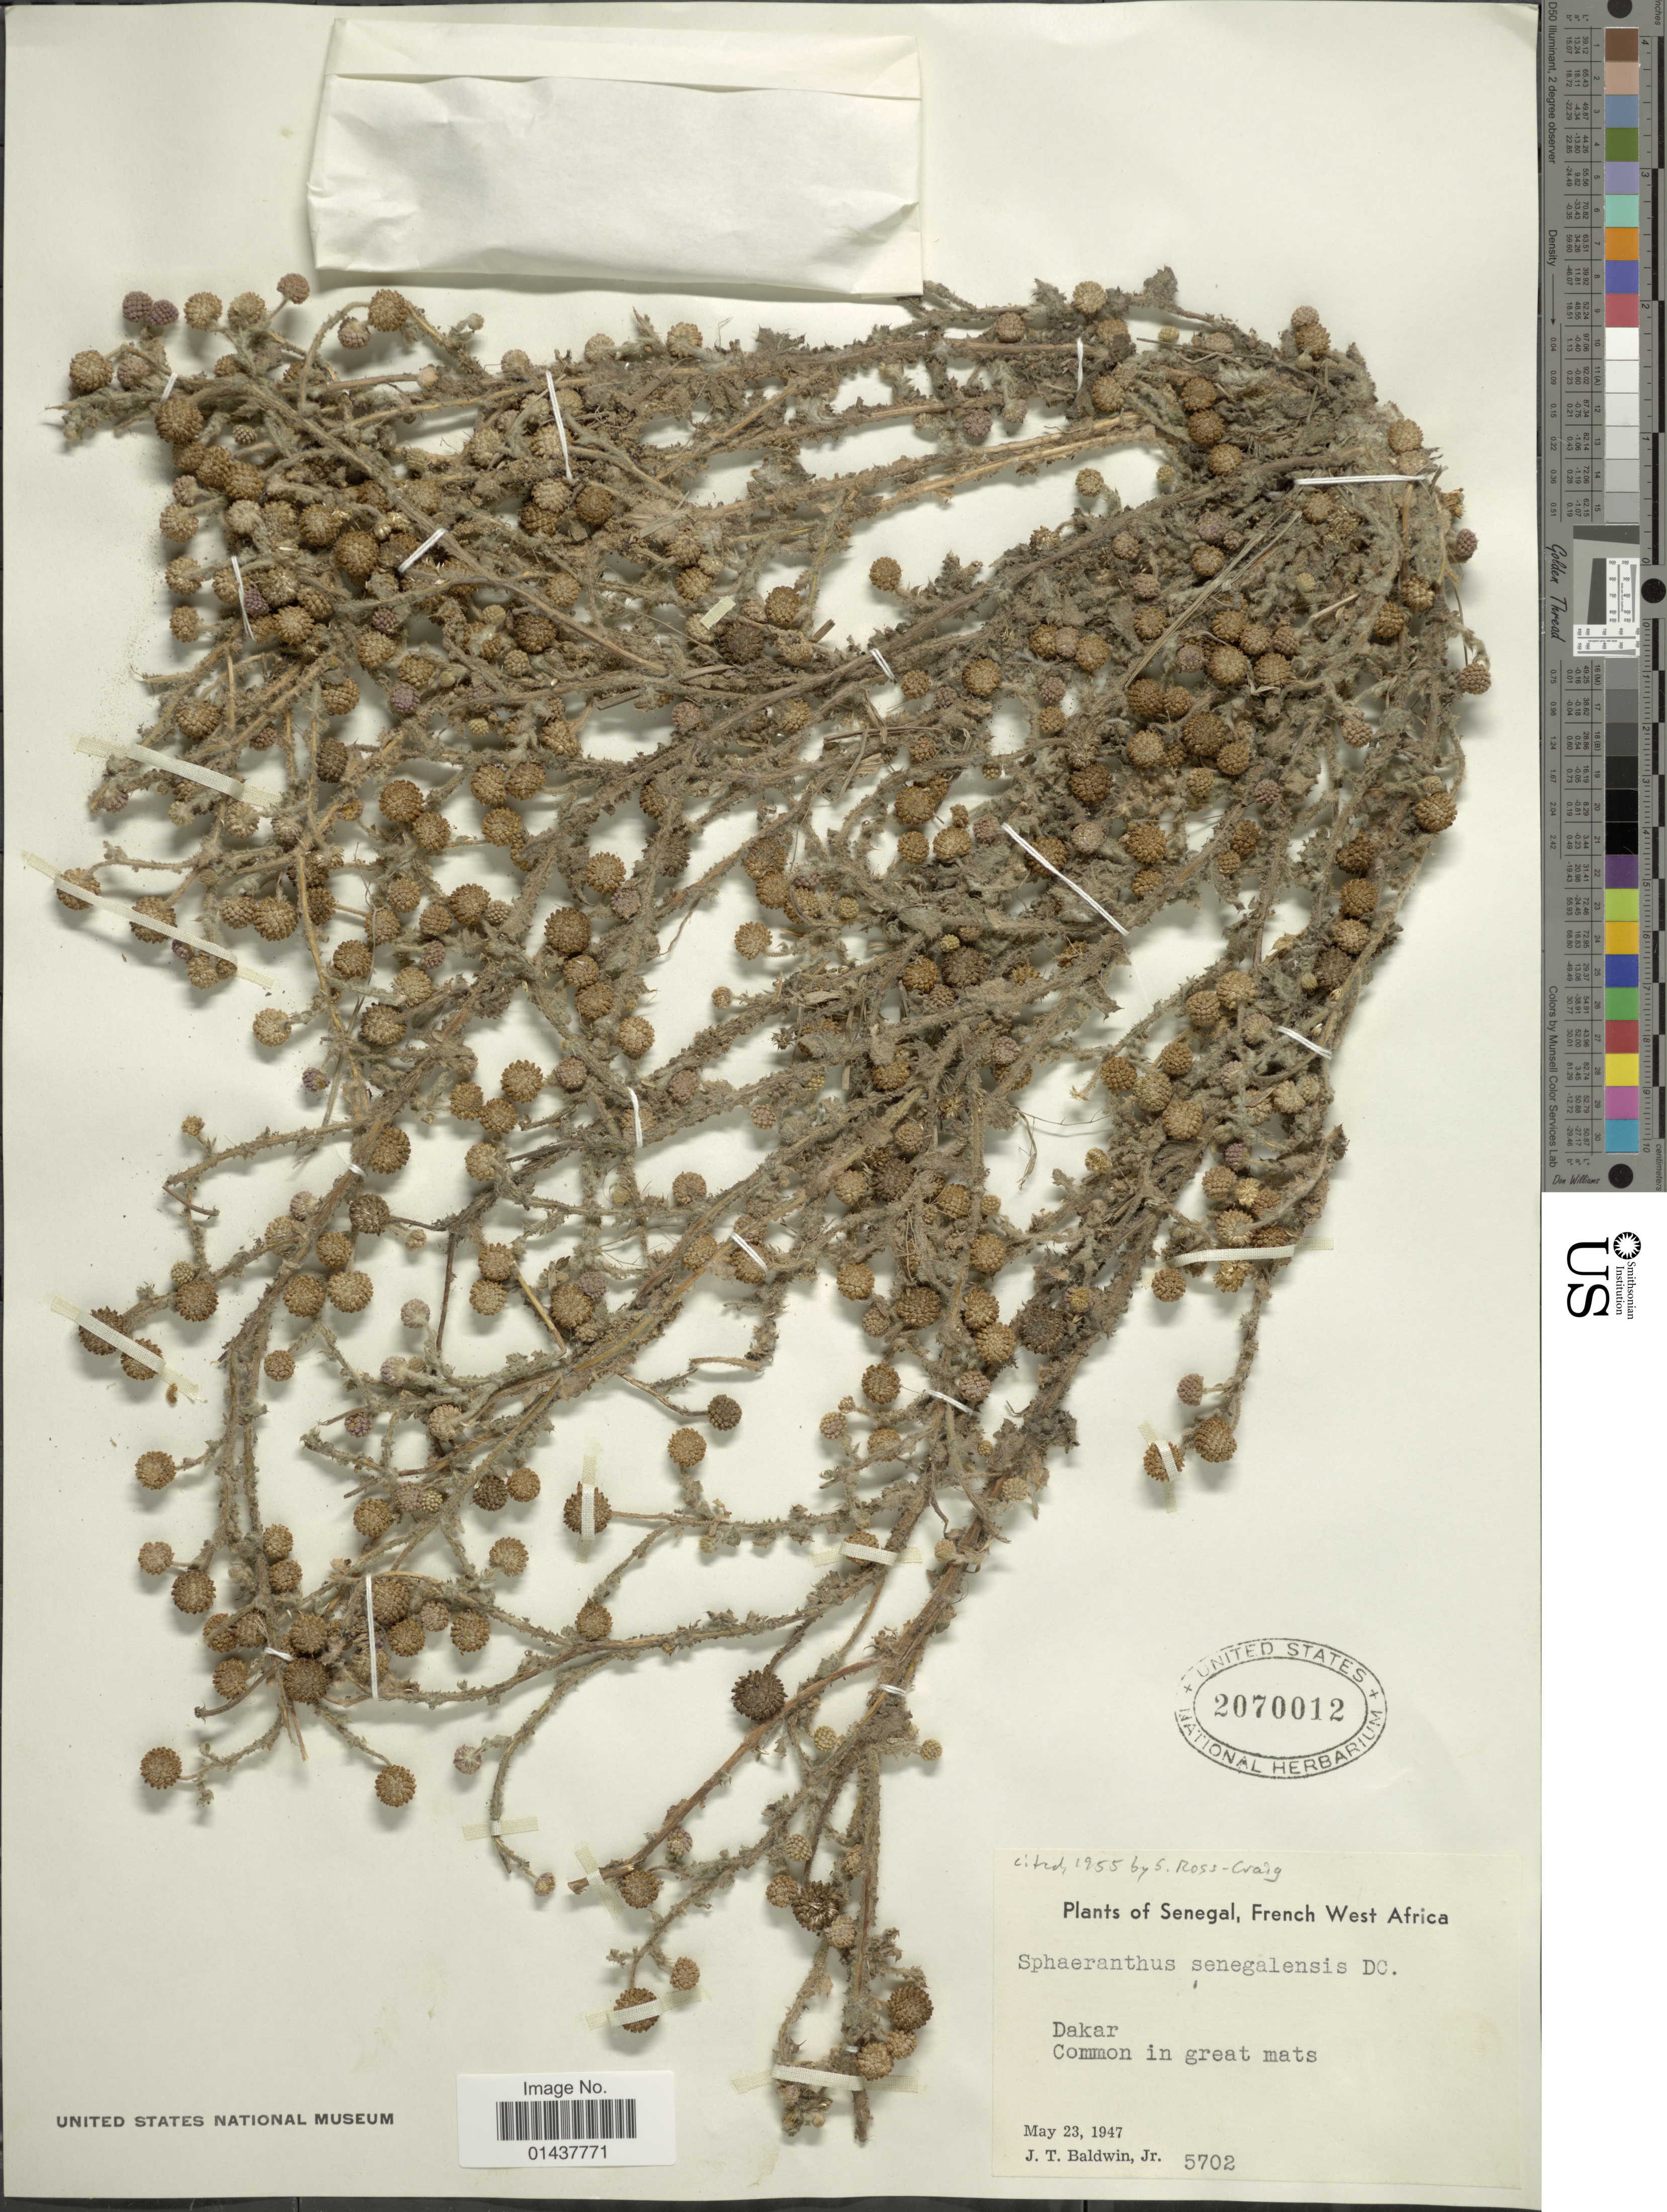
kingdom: Plantae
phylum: Tracheophyta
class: Magnoliopsida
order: Asterales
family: Asteraceae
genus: Sphaeranthus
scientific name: Sphaeranthus senegalensis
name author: DC.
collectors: J. T. Baldwin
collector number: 5702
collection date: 1947-05-23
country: Senegal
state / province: Dakar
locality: French West Africa, Common in great mats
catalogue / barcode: US 2070012